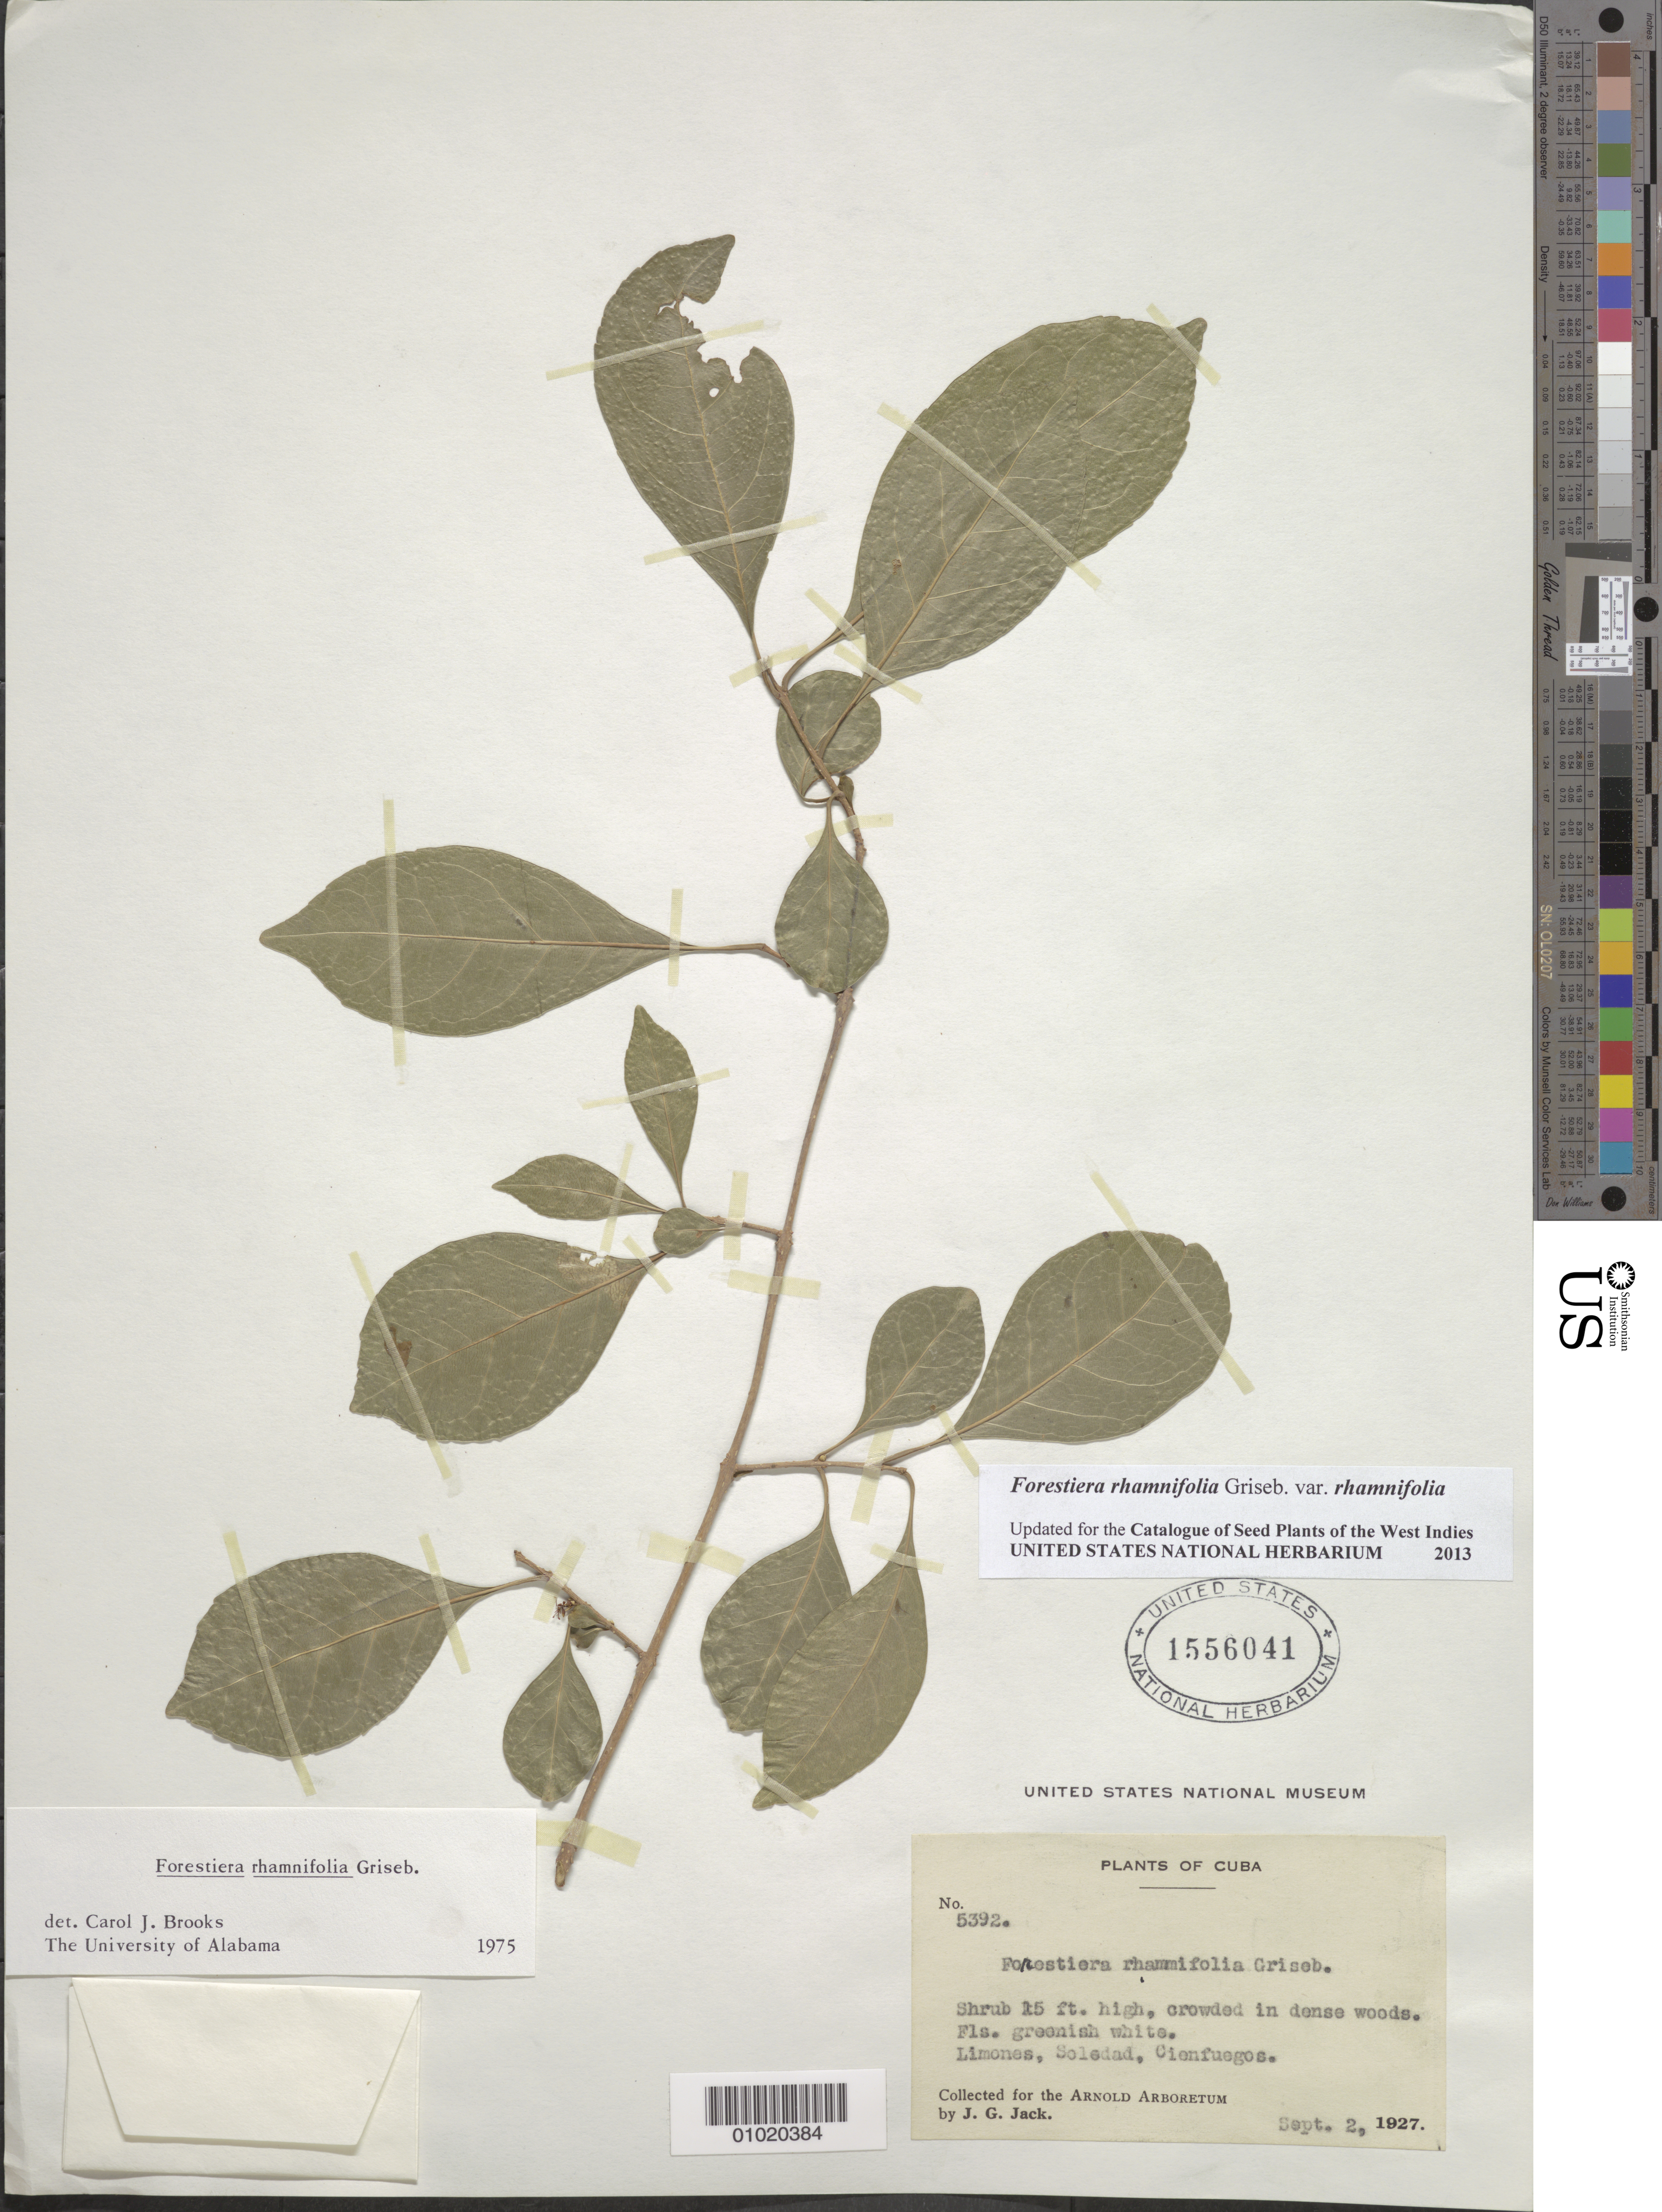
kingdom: Plantae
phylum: Tracheophyta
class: Magnoliopsida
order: Lamiales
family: Oleaceae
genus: Forestiera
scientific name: Forestiera rhamnifolia var. rhamnifolia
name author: Griseb.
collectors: J. G. Jack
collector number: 5392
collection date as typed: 02 Sep 1927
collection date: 1927-09-02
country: Cuba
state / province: Cienfuegos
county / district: Cienfuegos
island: Cuba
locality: Limones, Soledad, Cienfuegos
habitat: Crowded in dense woods.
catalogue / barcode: US 1556041